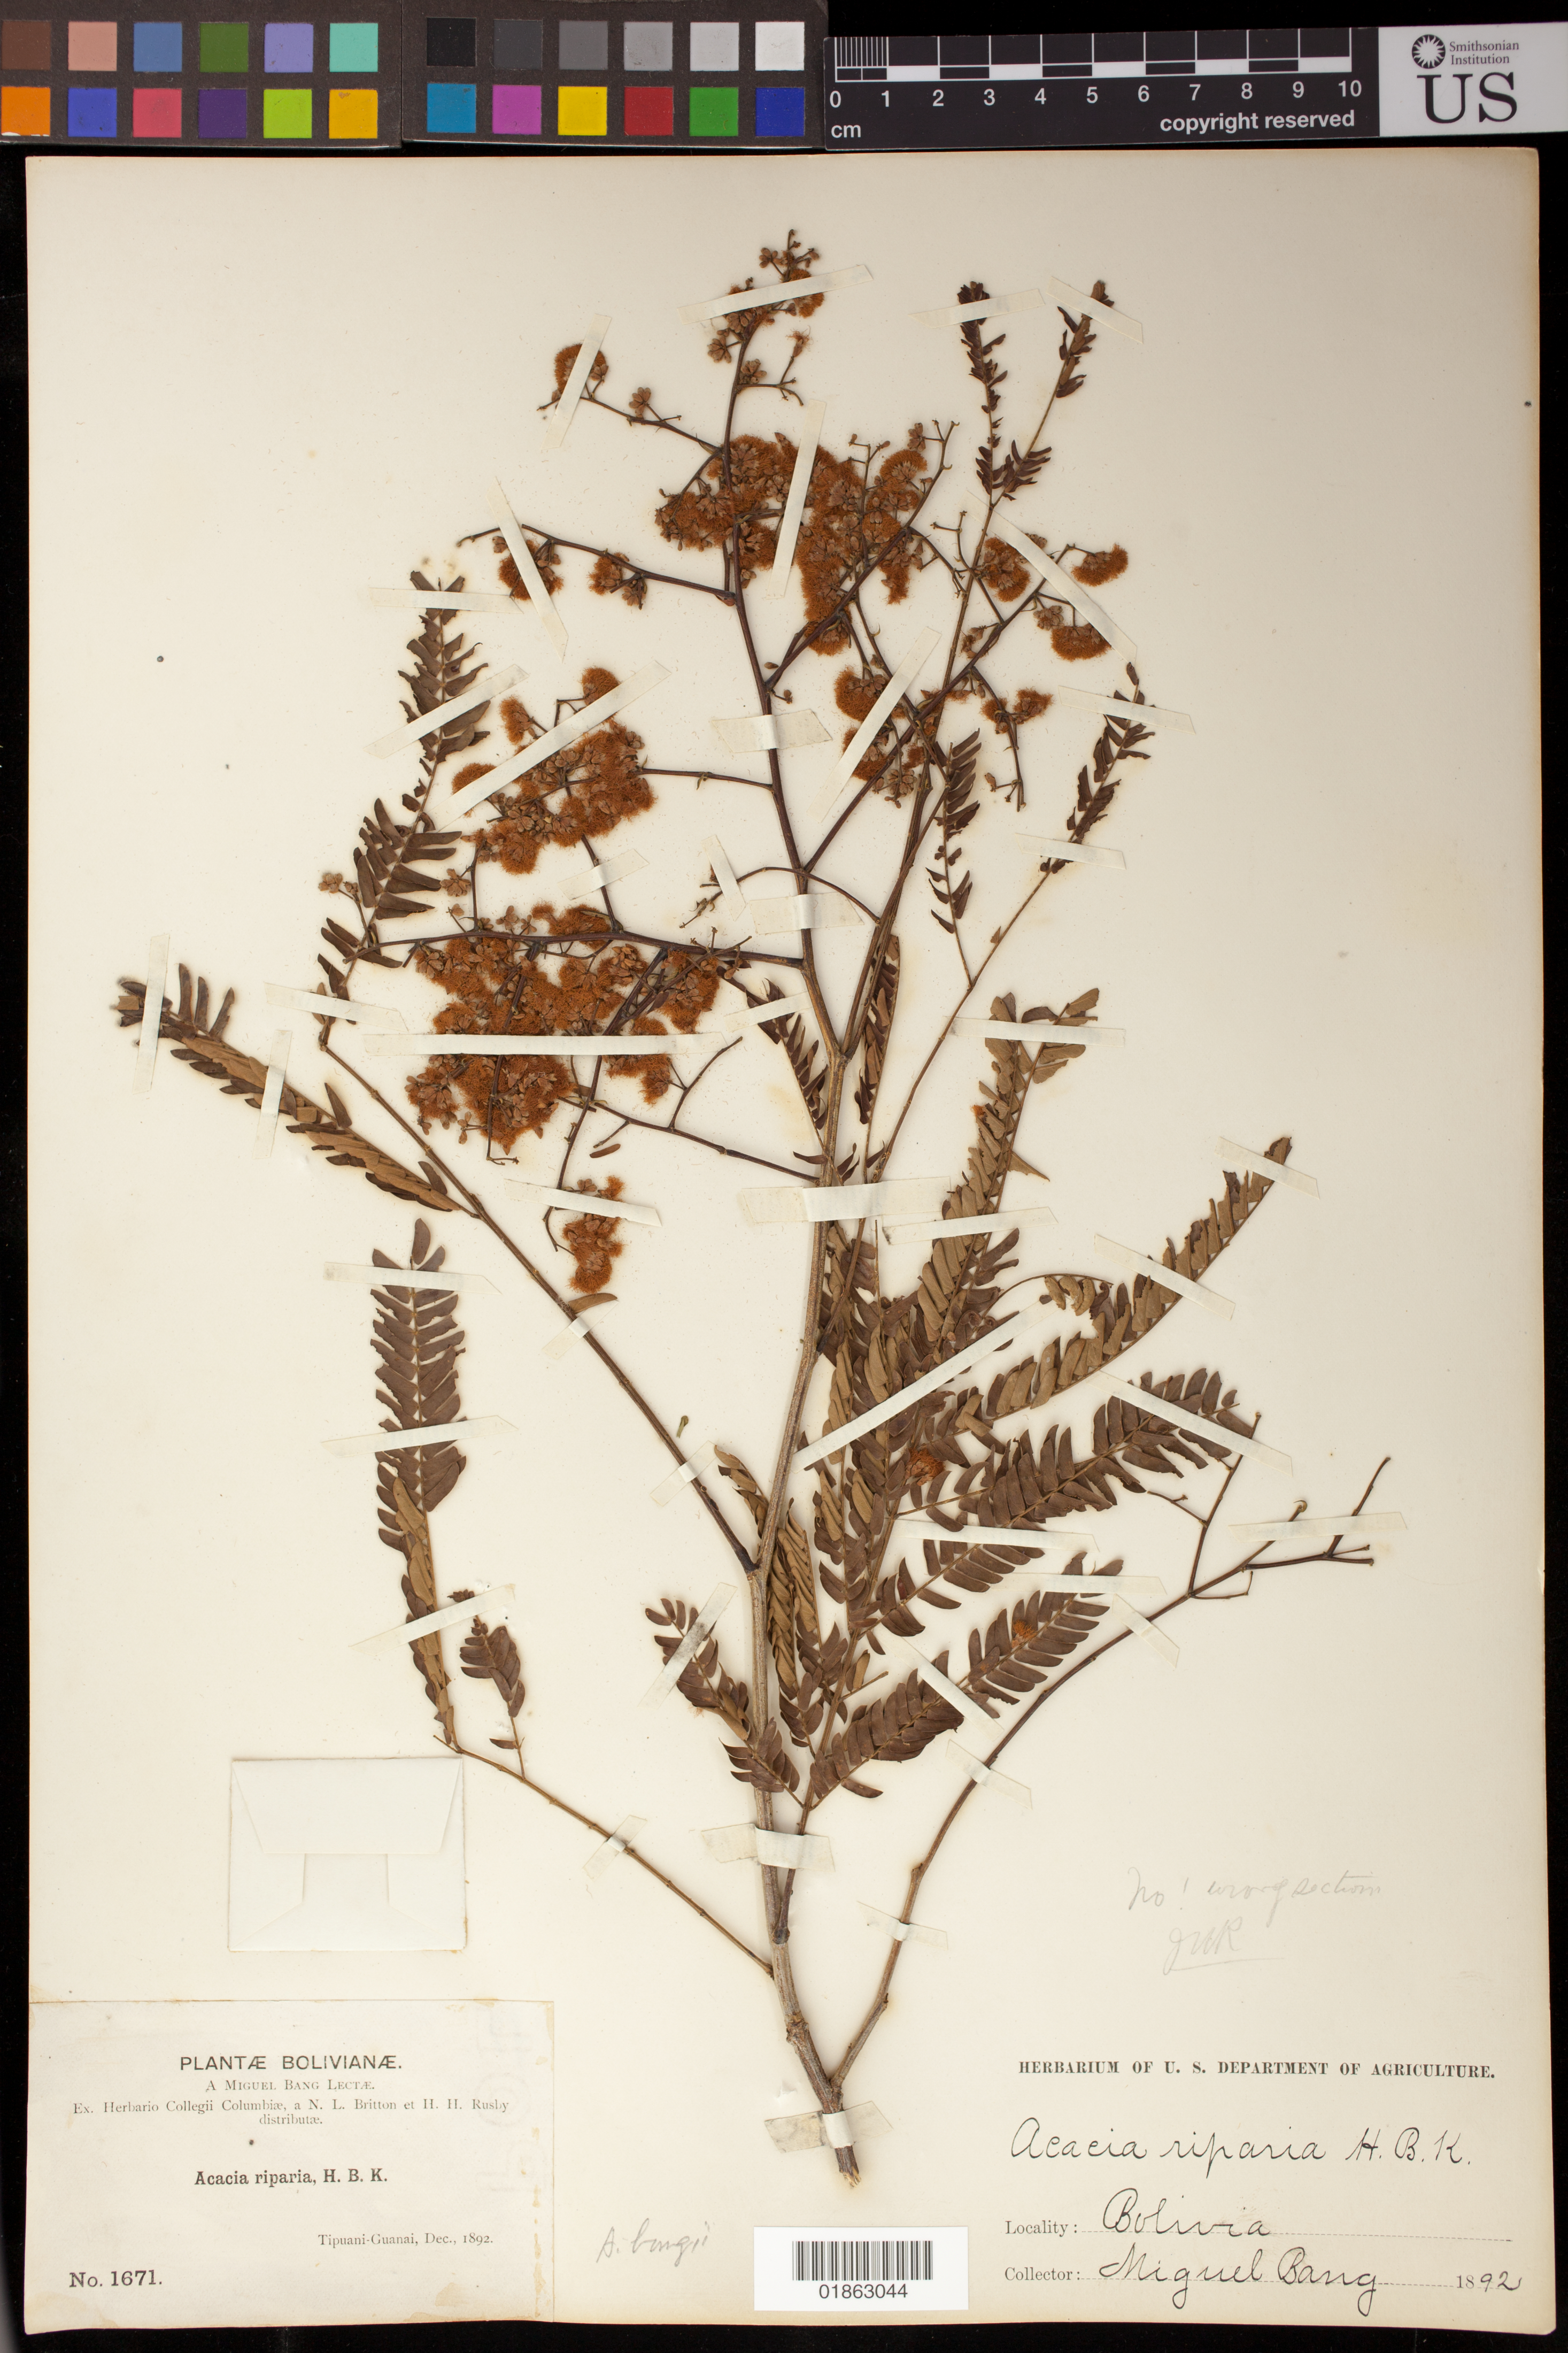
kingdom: Plantae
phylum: Tracheophyta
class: Magnoliopsida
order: Fabales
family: Fabaceae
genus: Senegalia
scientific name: Senegalia polyphylla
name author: (DC.) Britton & Rose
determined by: Seigler, David S.; Ebinger, J. E.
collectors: M. Bang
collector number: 1671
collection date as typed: Dec 1892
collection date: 1892-12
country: Bolivia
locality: Tipuani-Guanai.